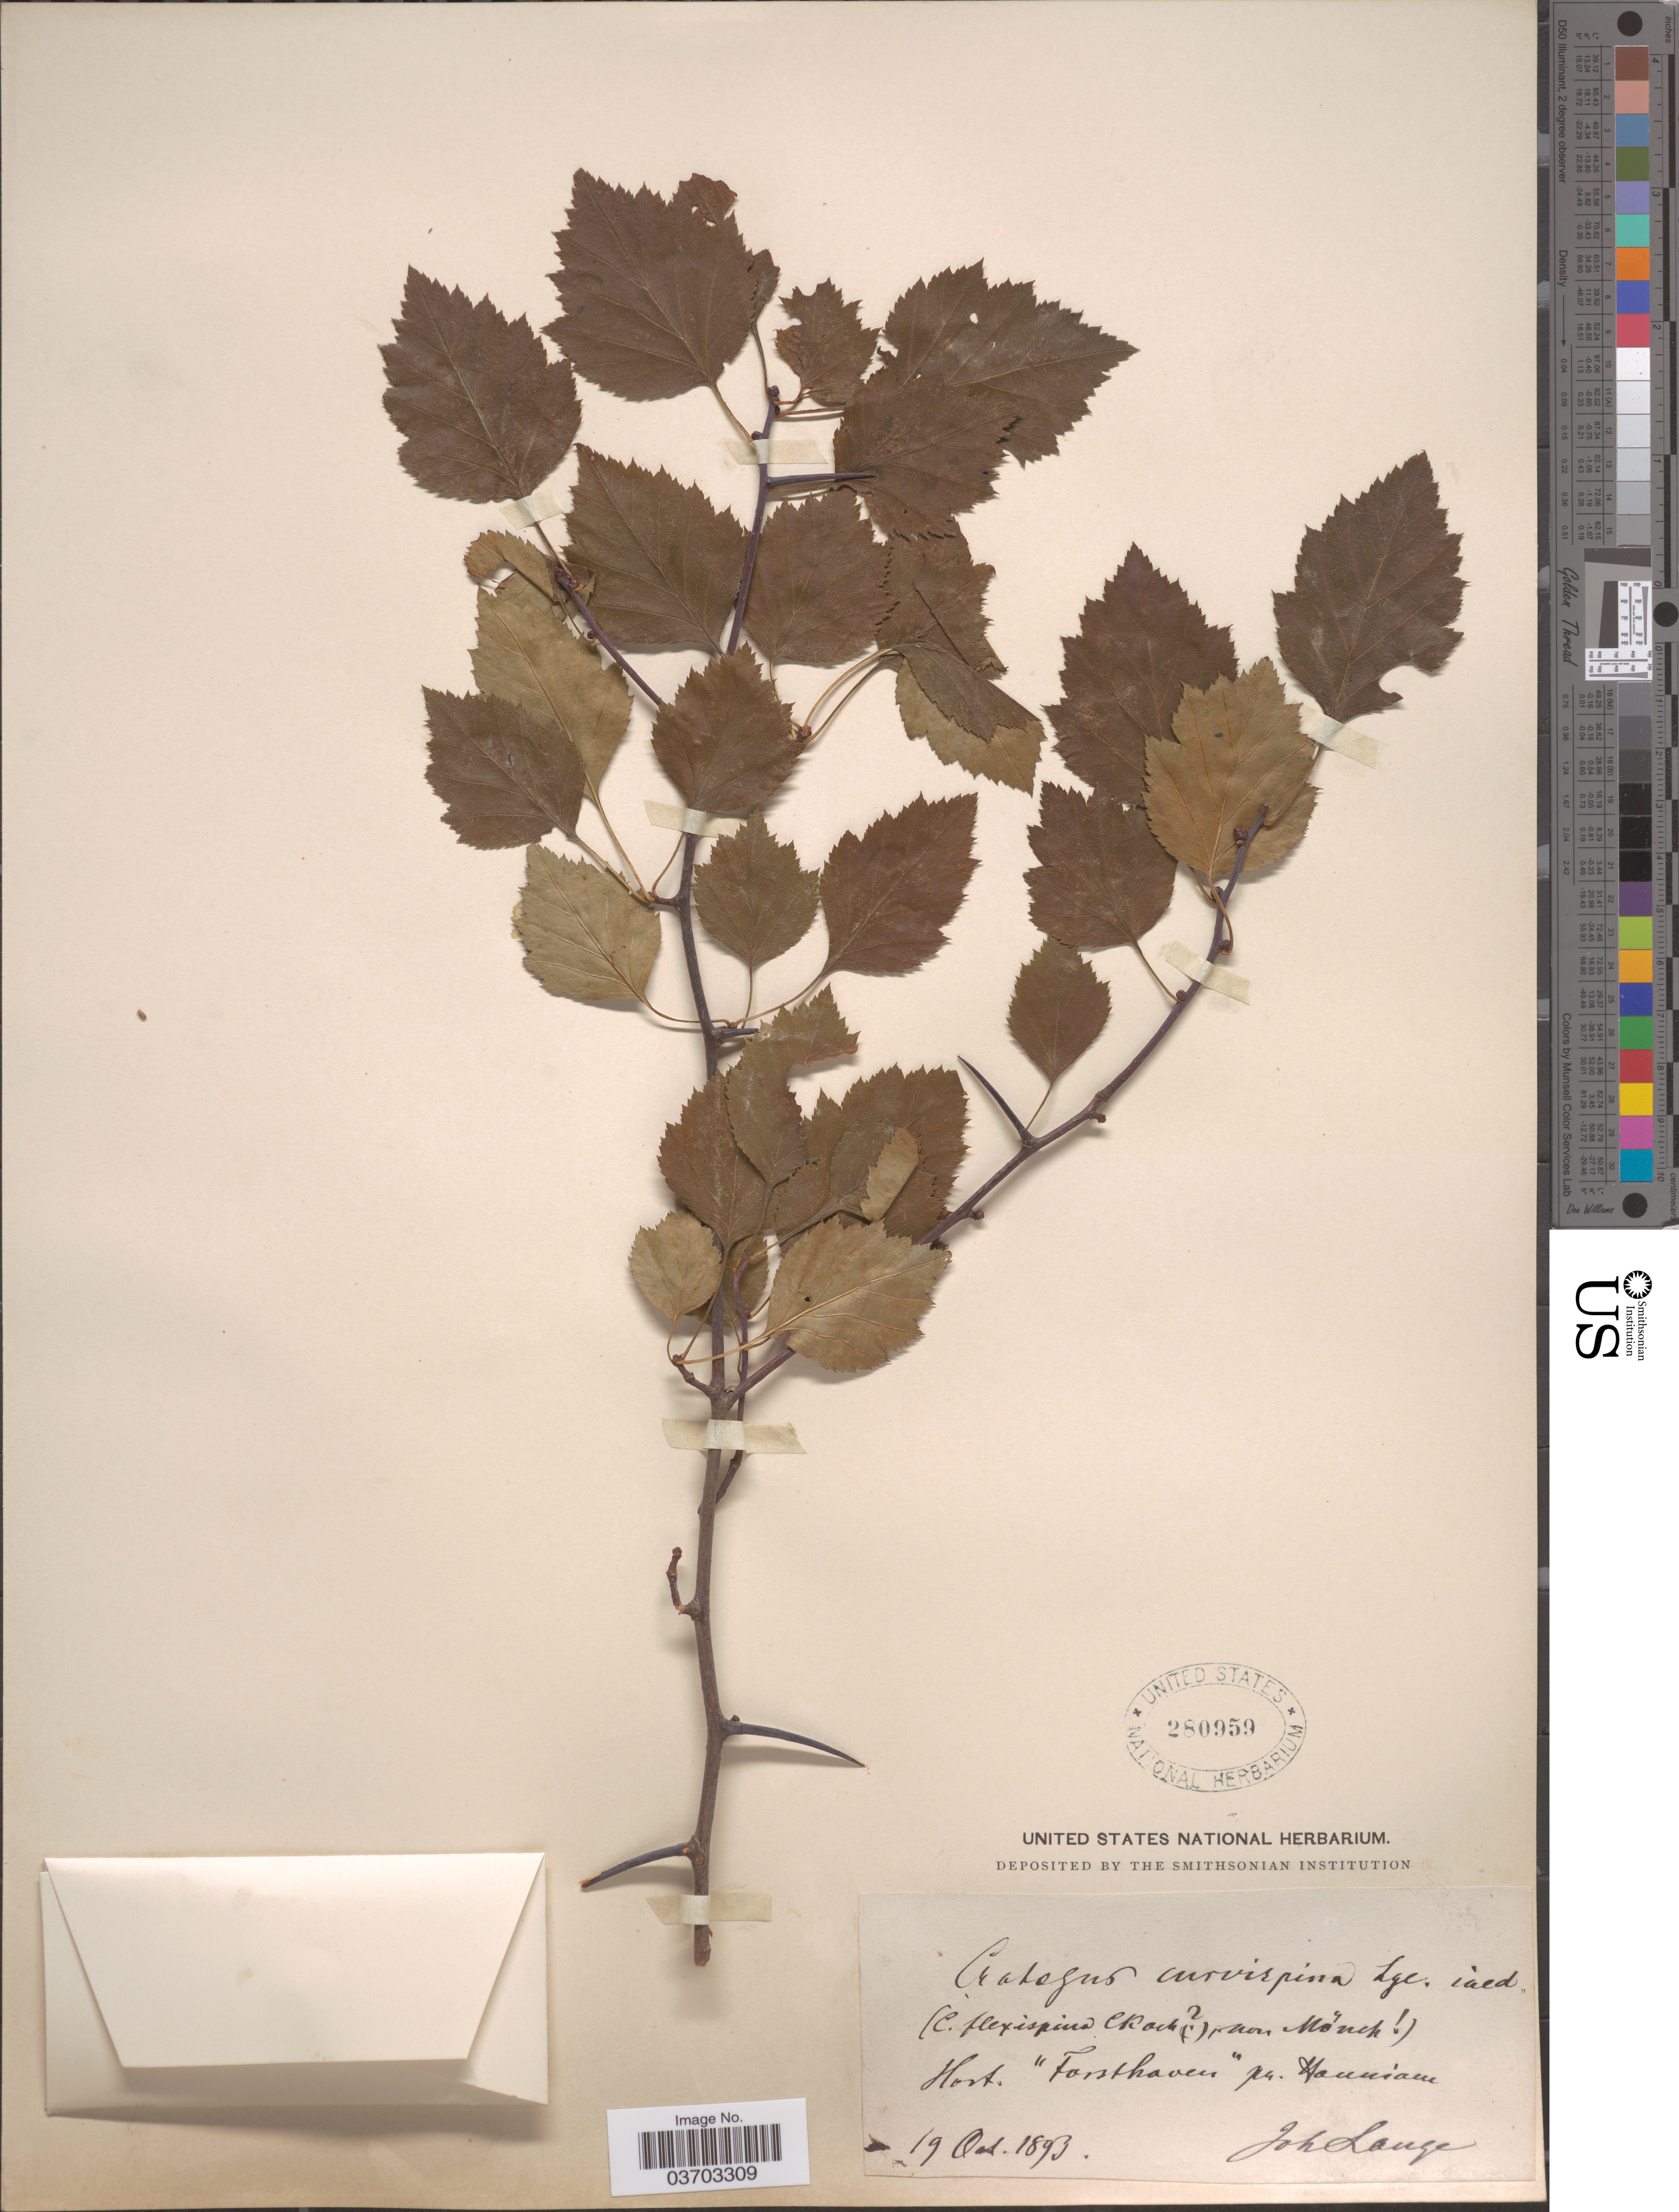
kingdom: Plantae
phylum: Tracheophyta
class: Magnoliopsida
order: Rosales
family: Rosaceae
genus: Crataegus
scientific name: Crataegus flexispina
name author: Sarg.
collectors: J. M. C. Lange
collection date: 1893-10-19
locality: Hort. "Forsthaven" pr. Hanniam [interpreted].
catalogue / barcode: US 280959